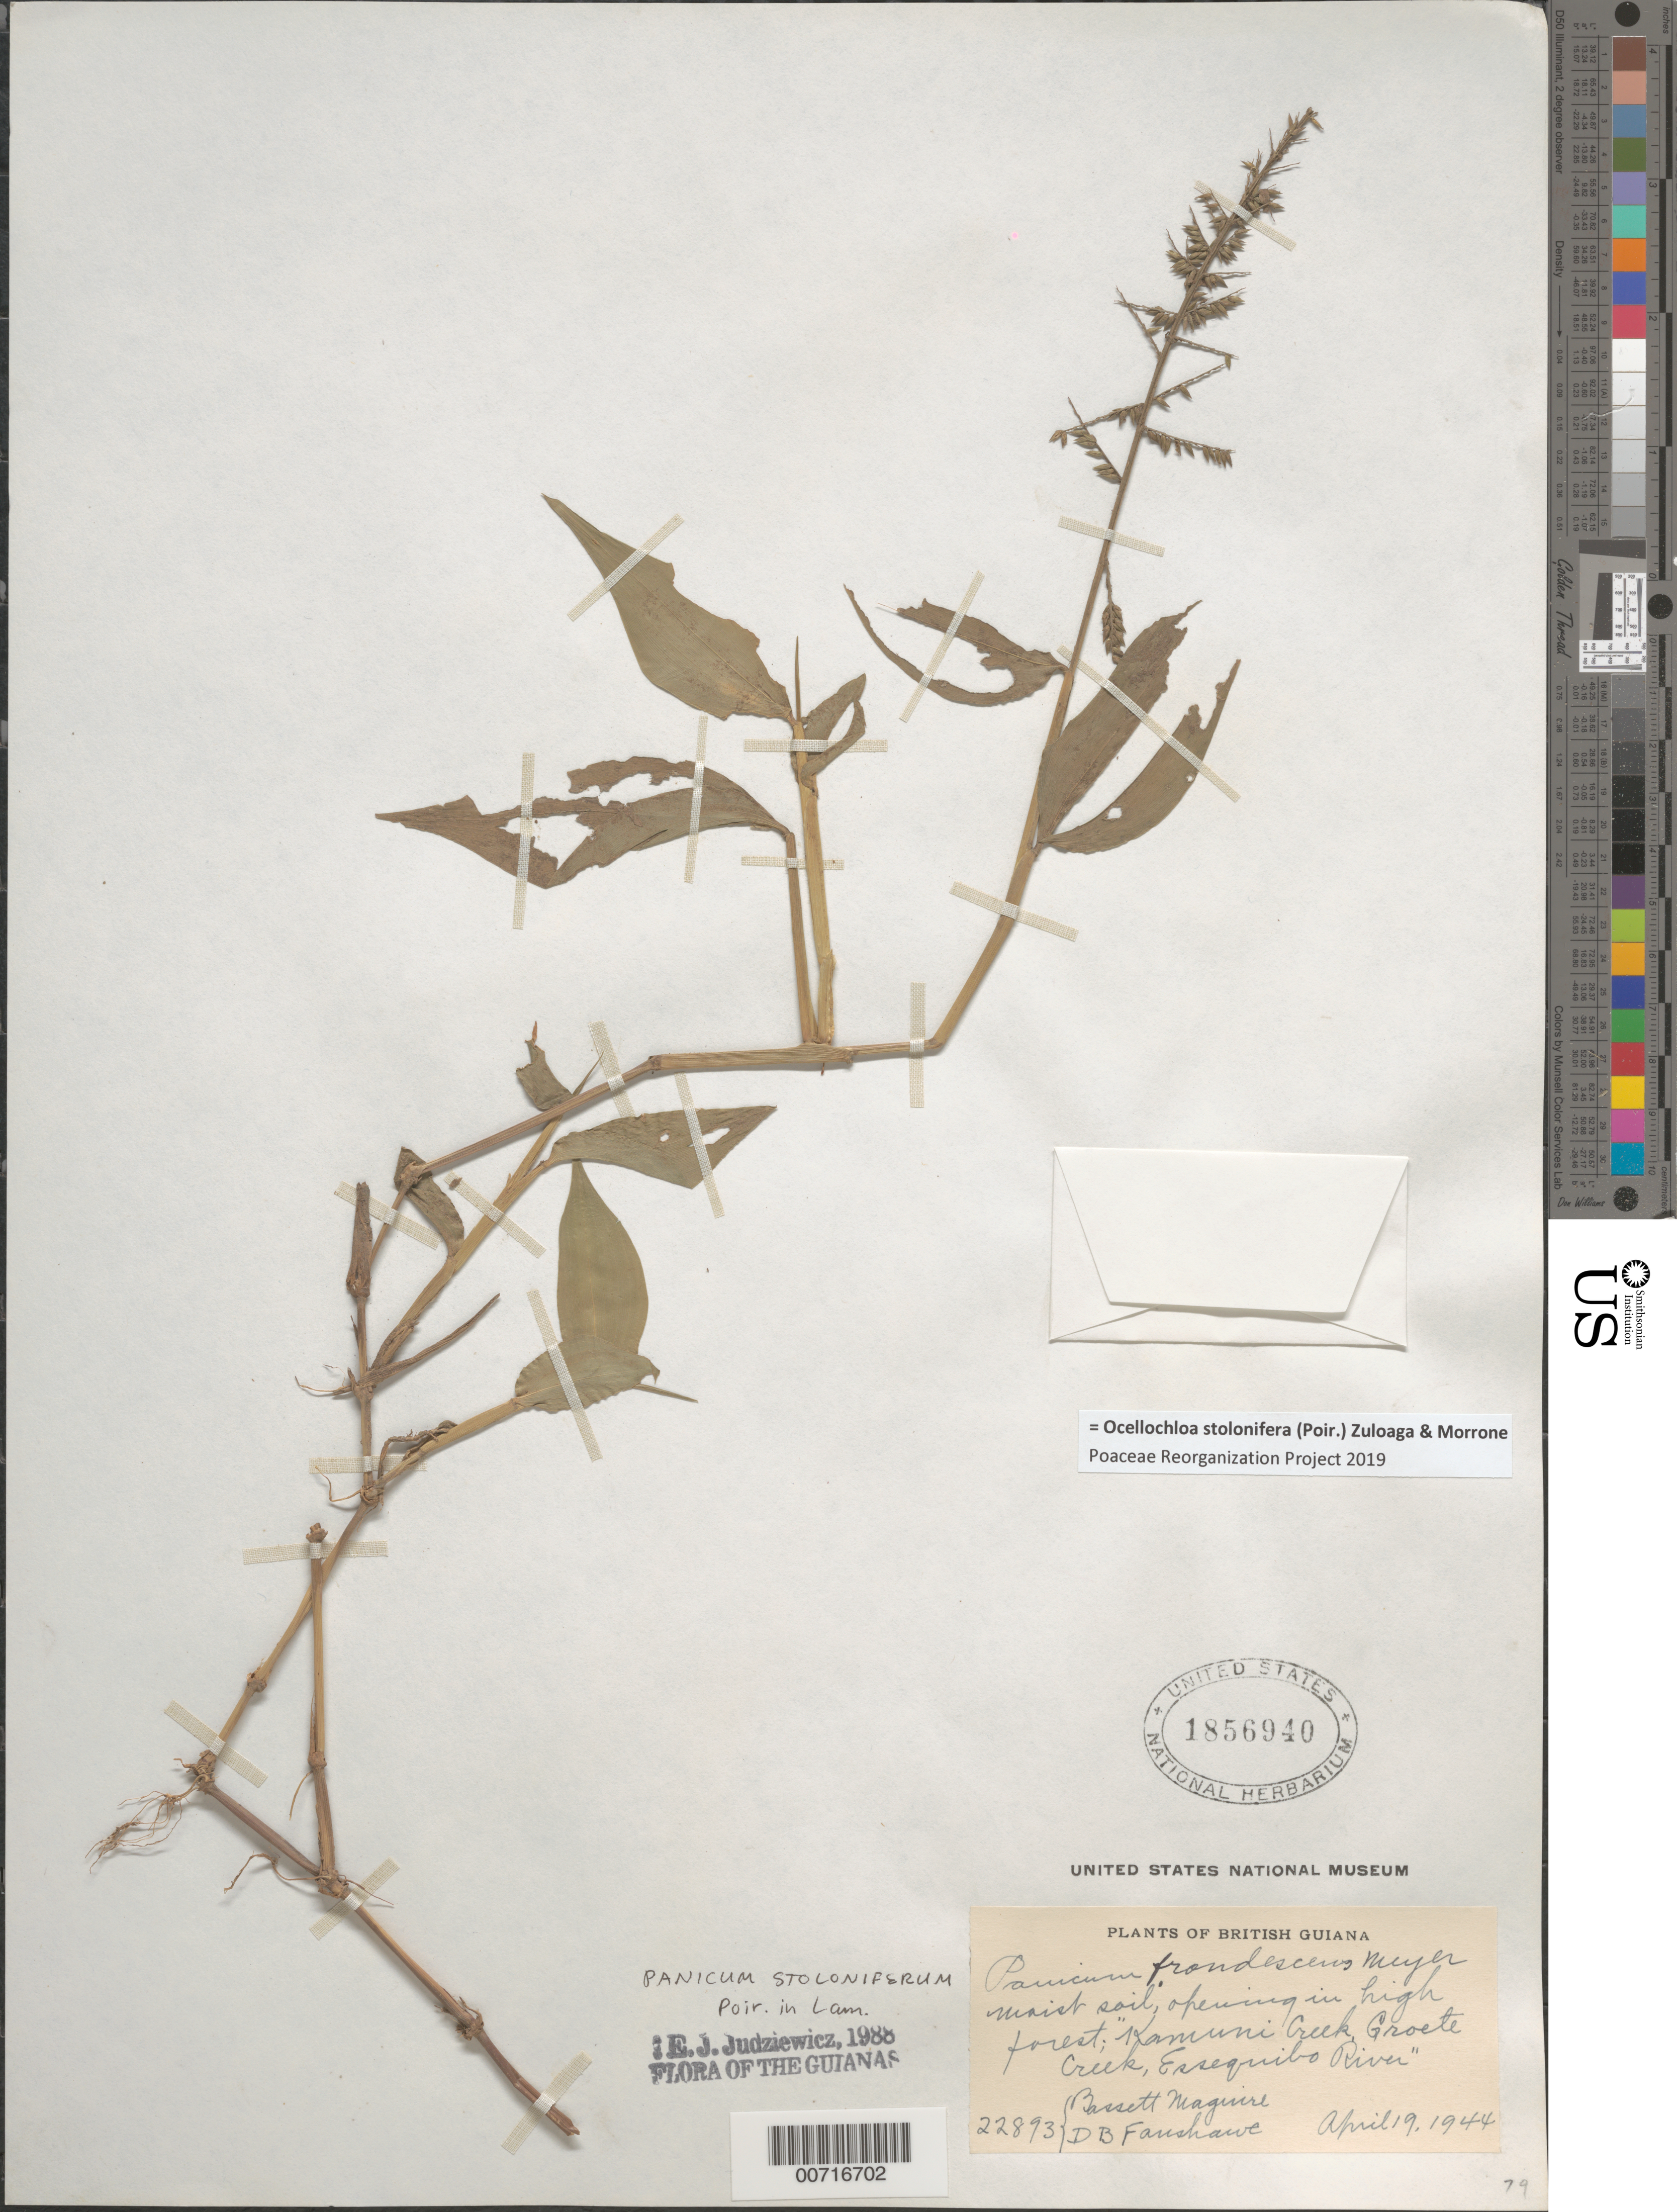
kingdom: Plantae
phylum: Tracheophyta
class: Liliopsida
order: Poales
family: Poaceae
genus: Panicum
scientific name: Panicum stoloniferum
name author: Poir.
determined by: Judziewicz, E. J.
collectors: B. Maguire & D. B. Fanshawe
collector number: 22893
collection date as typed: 19-Apr-44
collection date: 1944-04-19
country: Guyana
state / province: Essequibo Isl-W. Demerara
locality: Kamuni Creek, Groete Creek, Essequibo River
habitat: High forest, moist soil, opening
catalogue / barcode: US 1856940